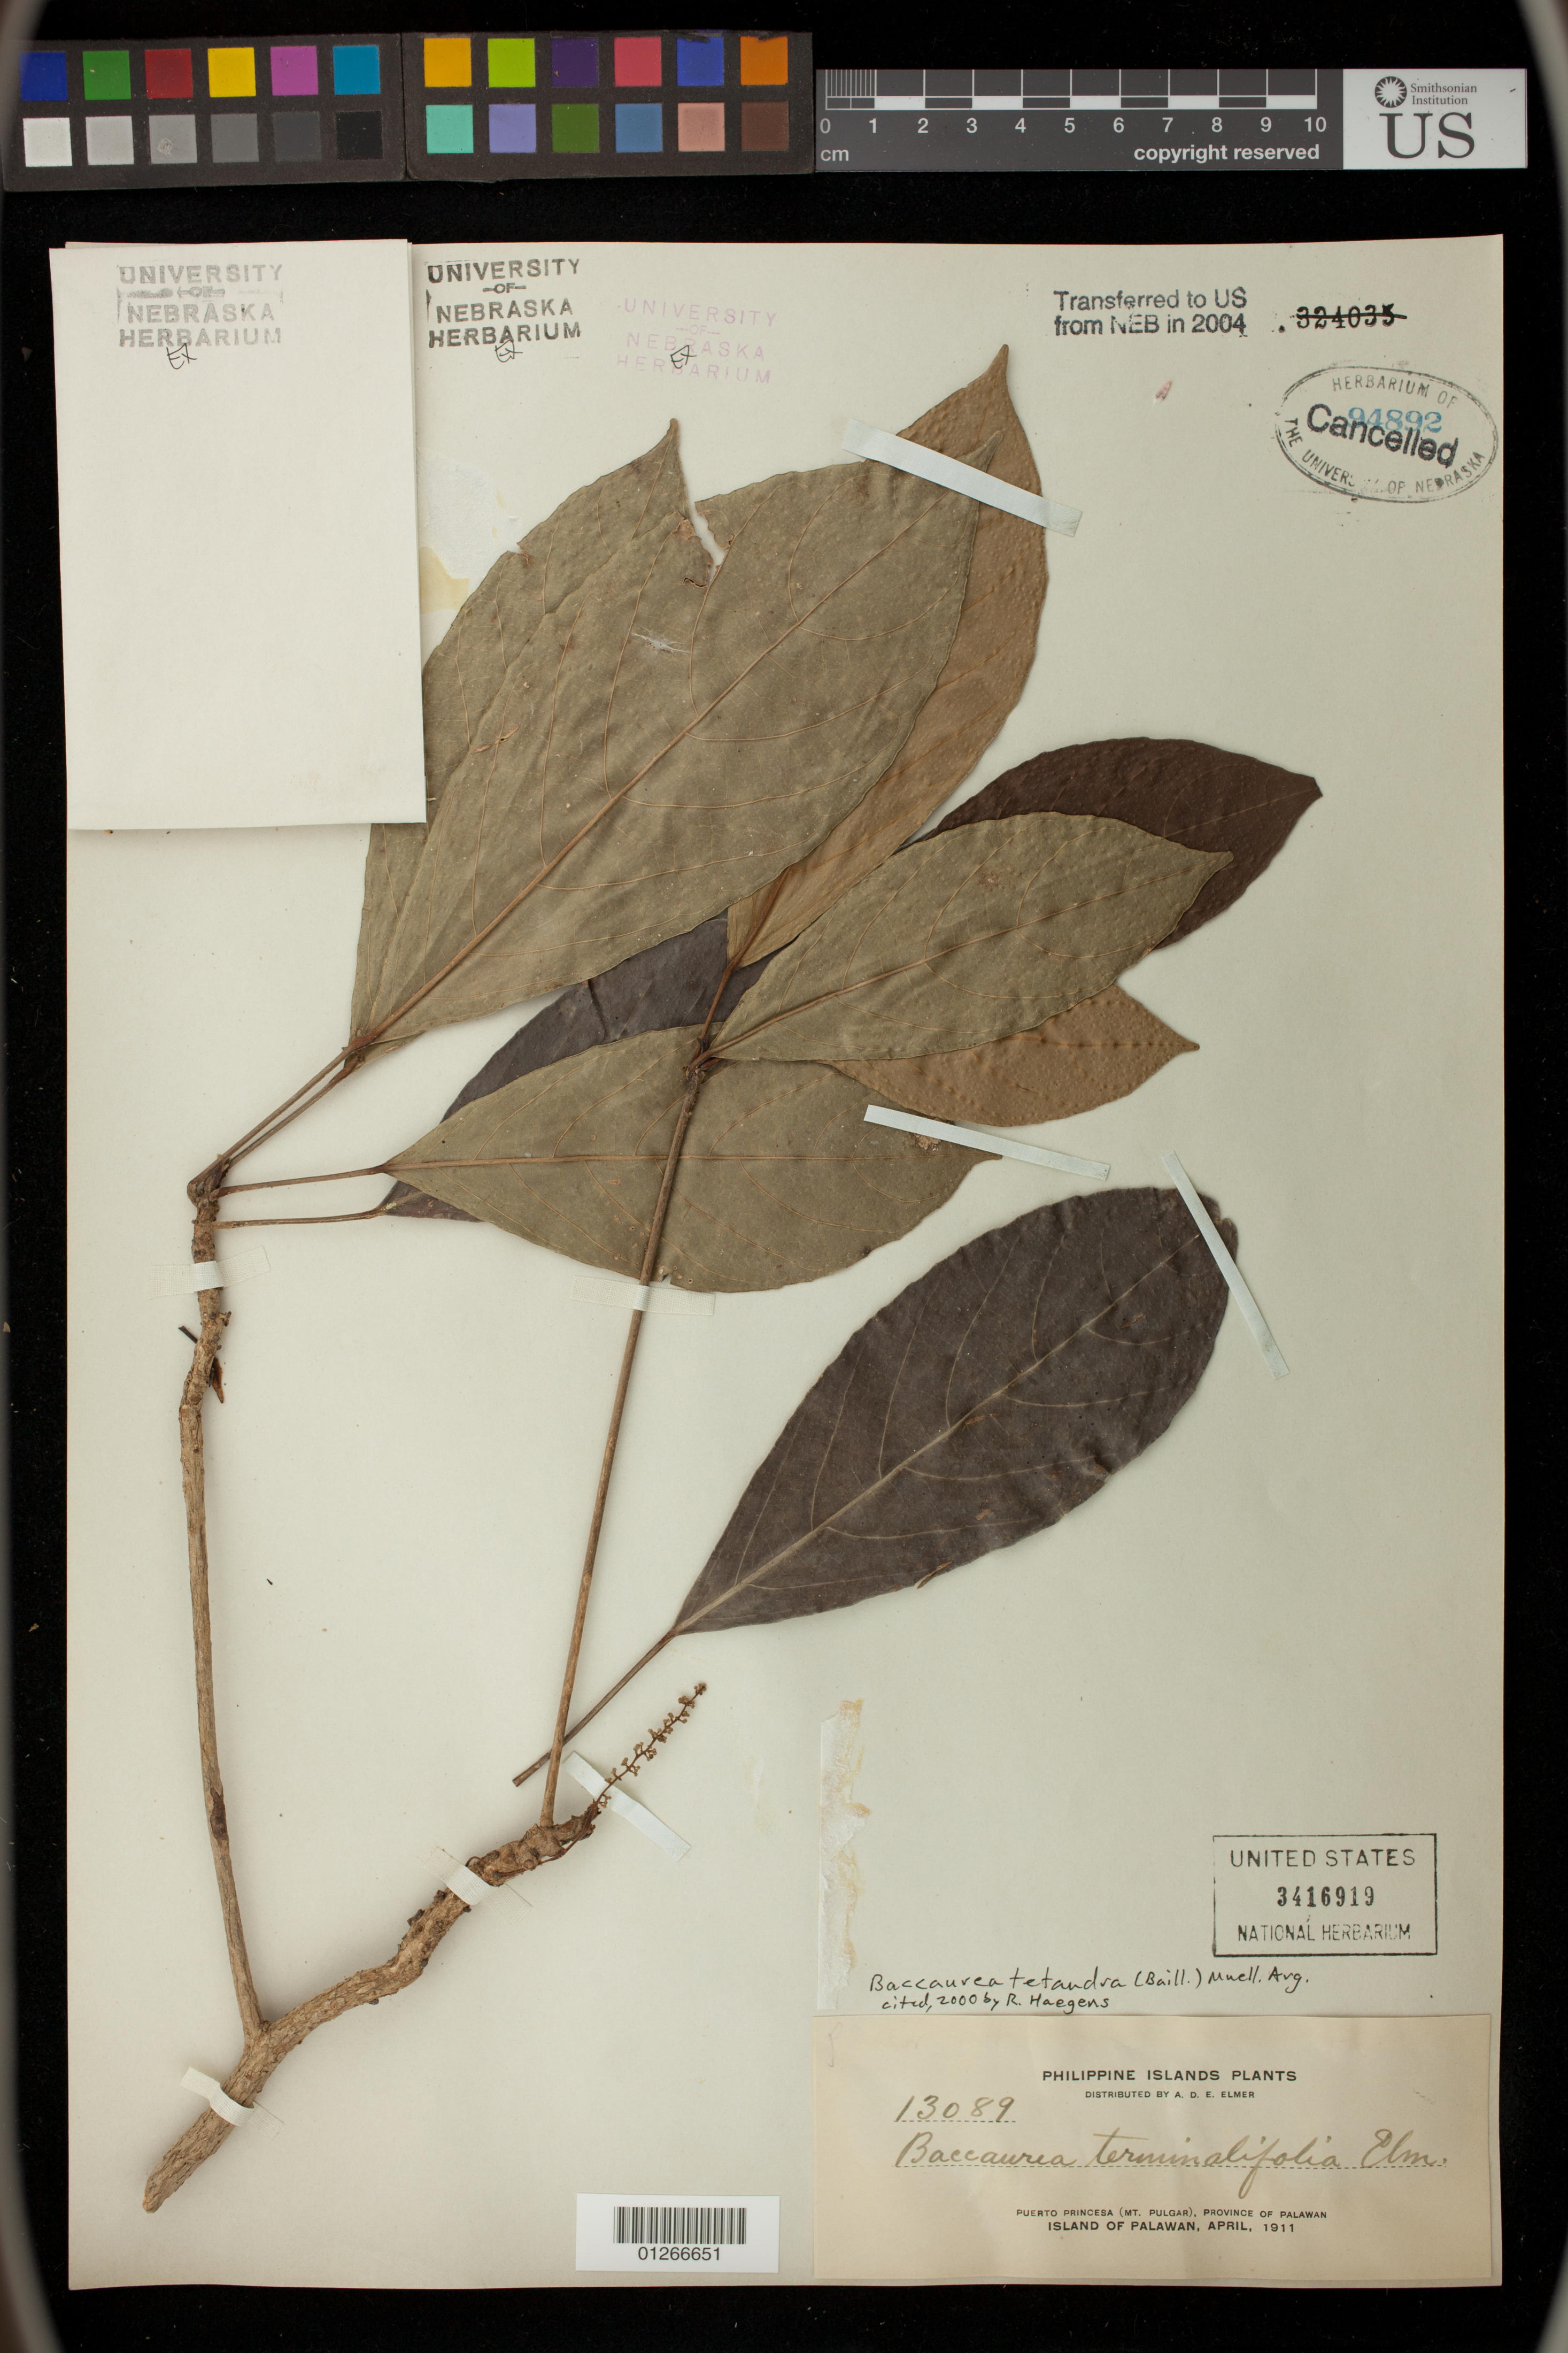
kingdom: Plantae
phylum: Tracheophyta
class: Magnoliopsida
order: Malpighiales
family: Phyllanthaceae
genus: Baccaurea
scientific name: Baccaurea tetrandra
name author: (Baill.) Müll. Arg.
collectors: A. D. E. Elmer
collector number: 13089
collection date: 1911-04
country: Philippines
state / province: Mimaropa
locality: Puerto Princesa (Mt. Pulgar), Province of Palawan, Island of Palawan